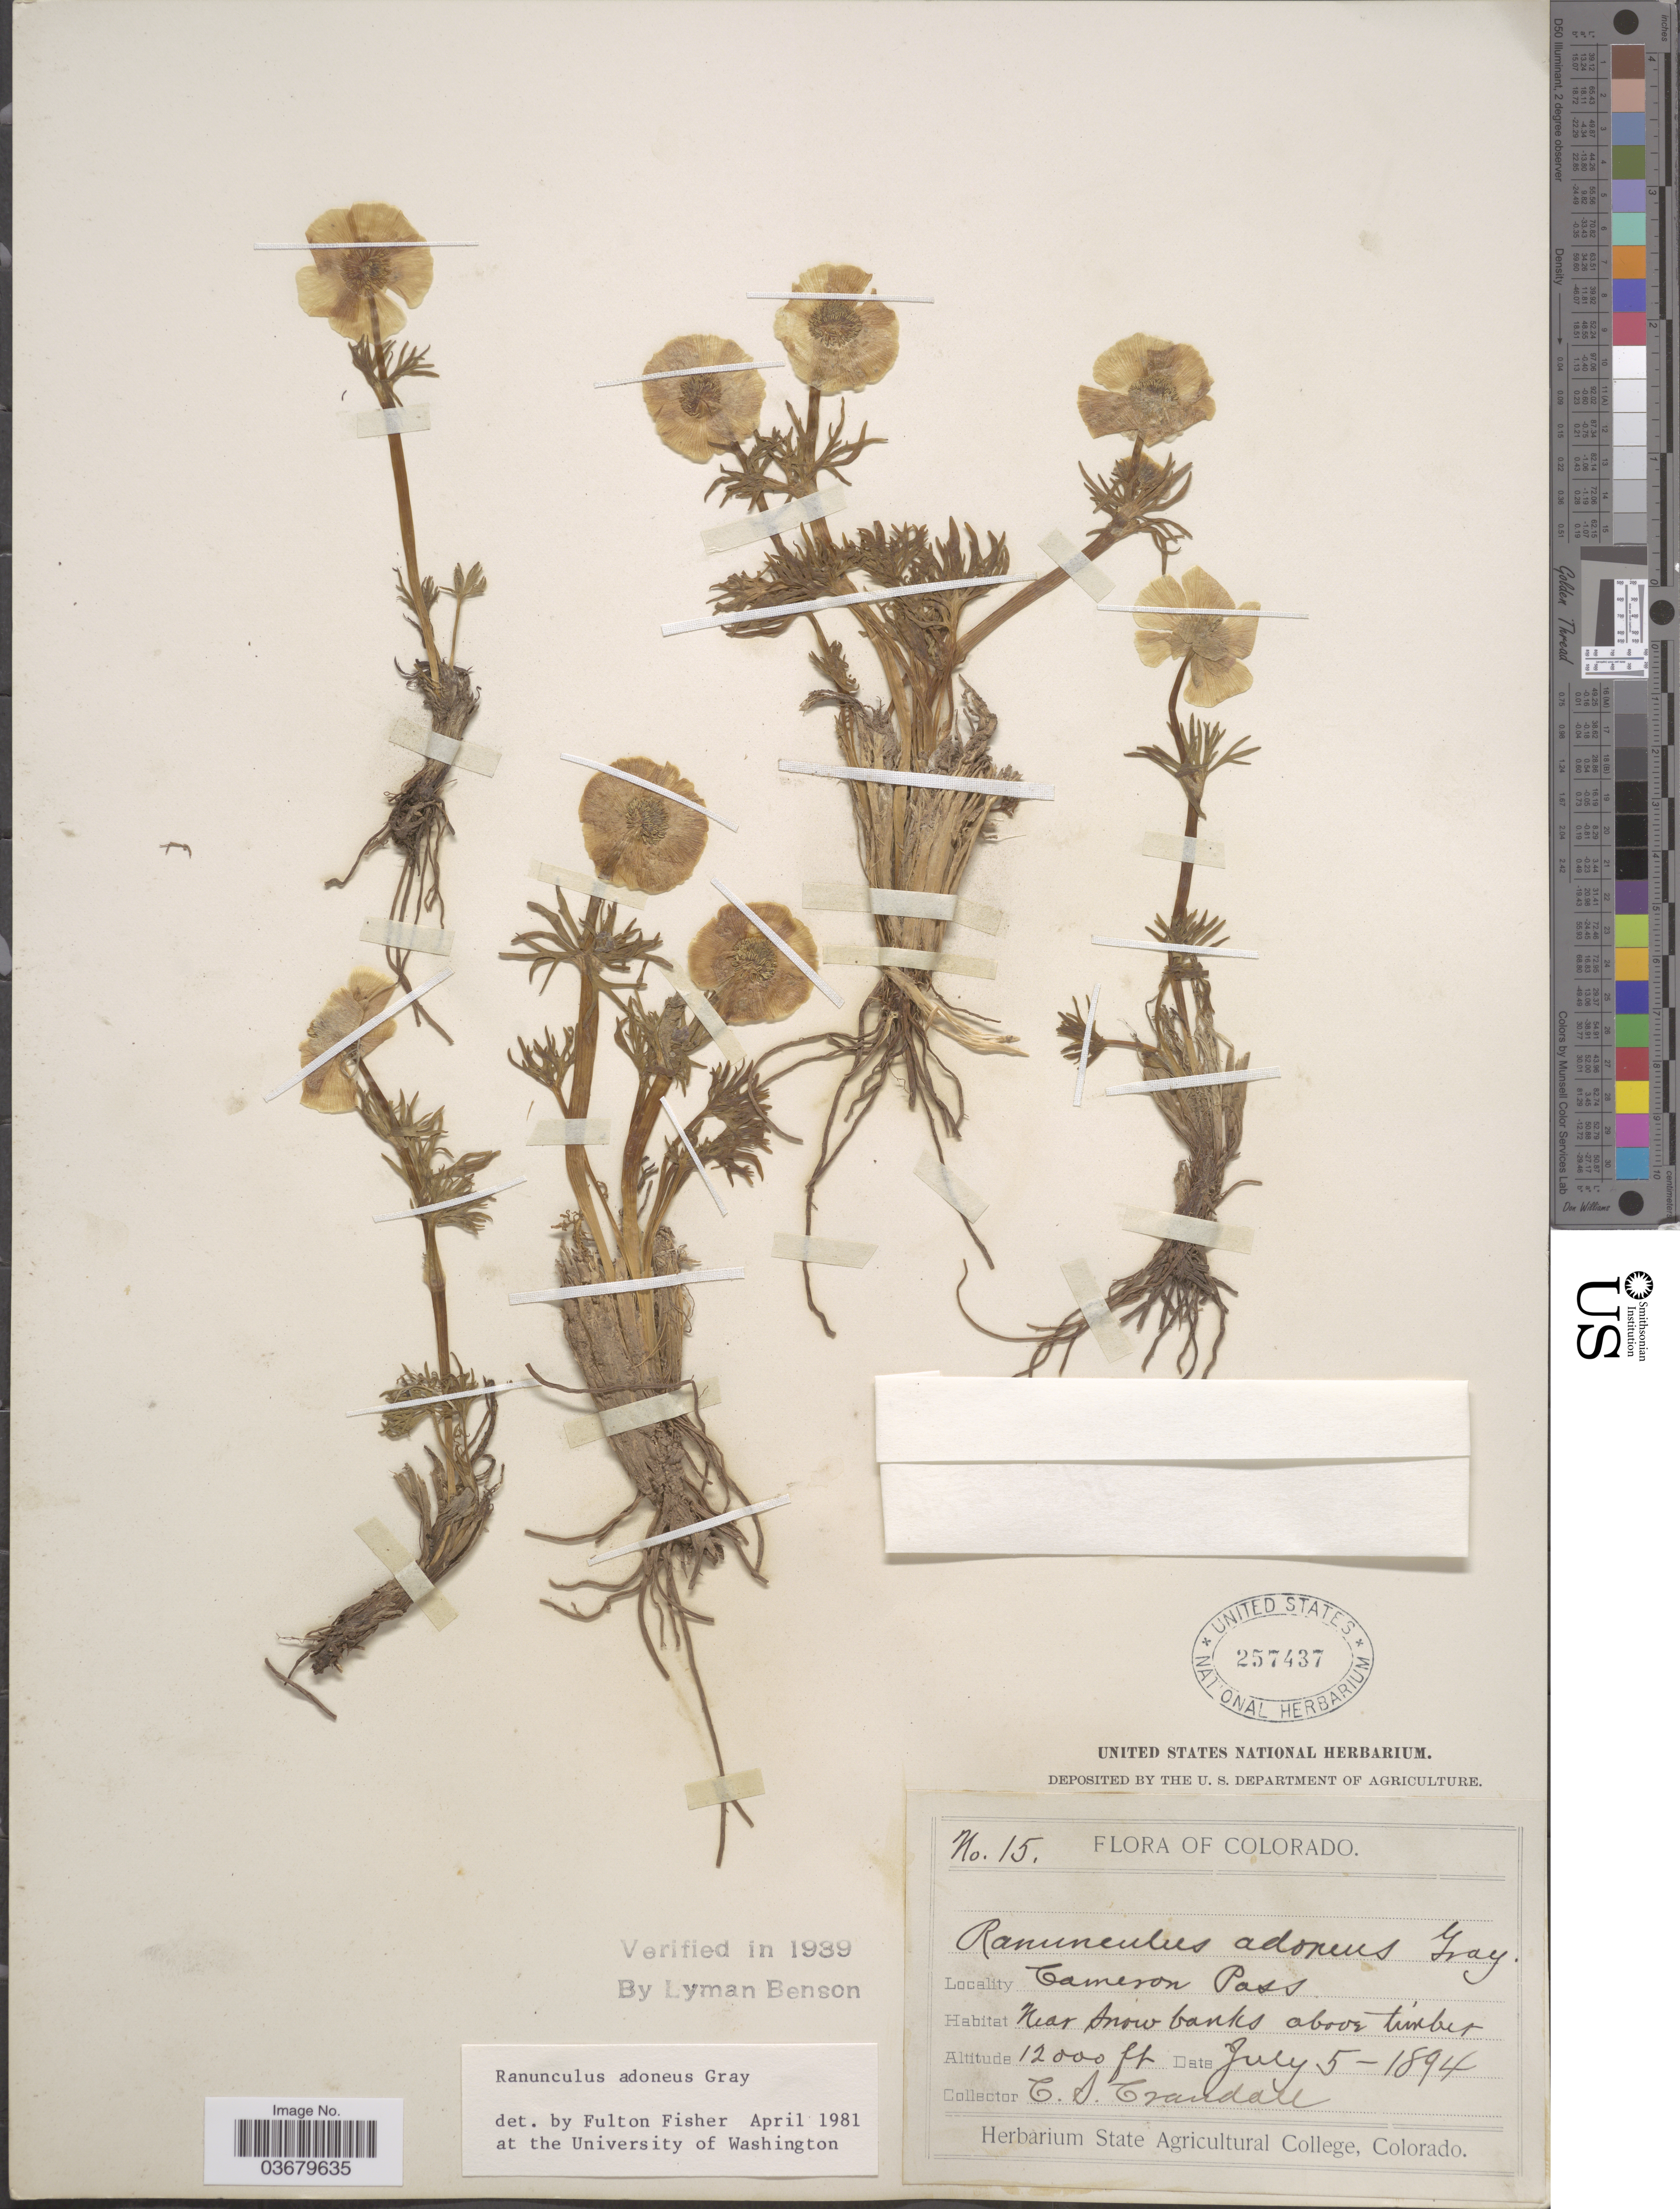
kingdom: Plantae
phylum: Tracheophyta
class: Magnoliopsida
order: Ranunculales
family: Ranunculaceae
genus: Ranunculus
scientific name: Ranunculus adoneus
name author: A. Gray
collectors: C. Crandall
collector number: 15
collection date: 1894-07-05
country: United States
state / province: Colorado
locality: Cameron Pass.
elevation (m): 3658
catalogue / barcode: US 257437